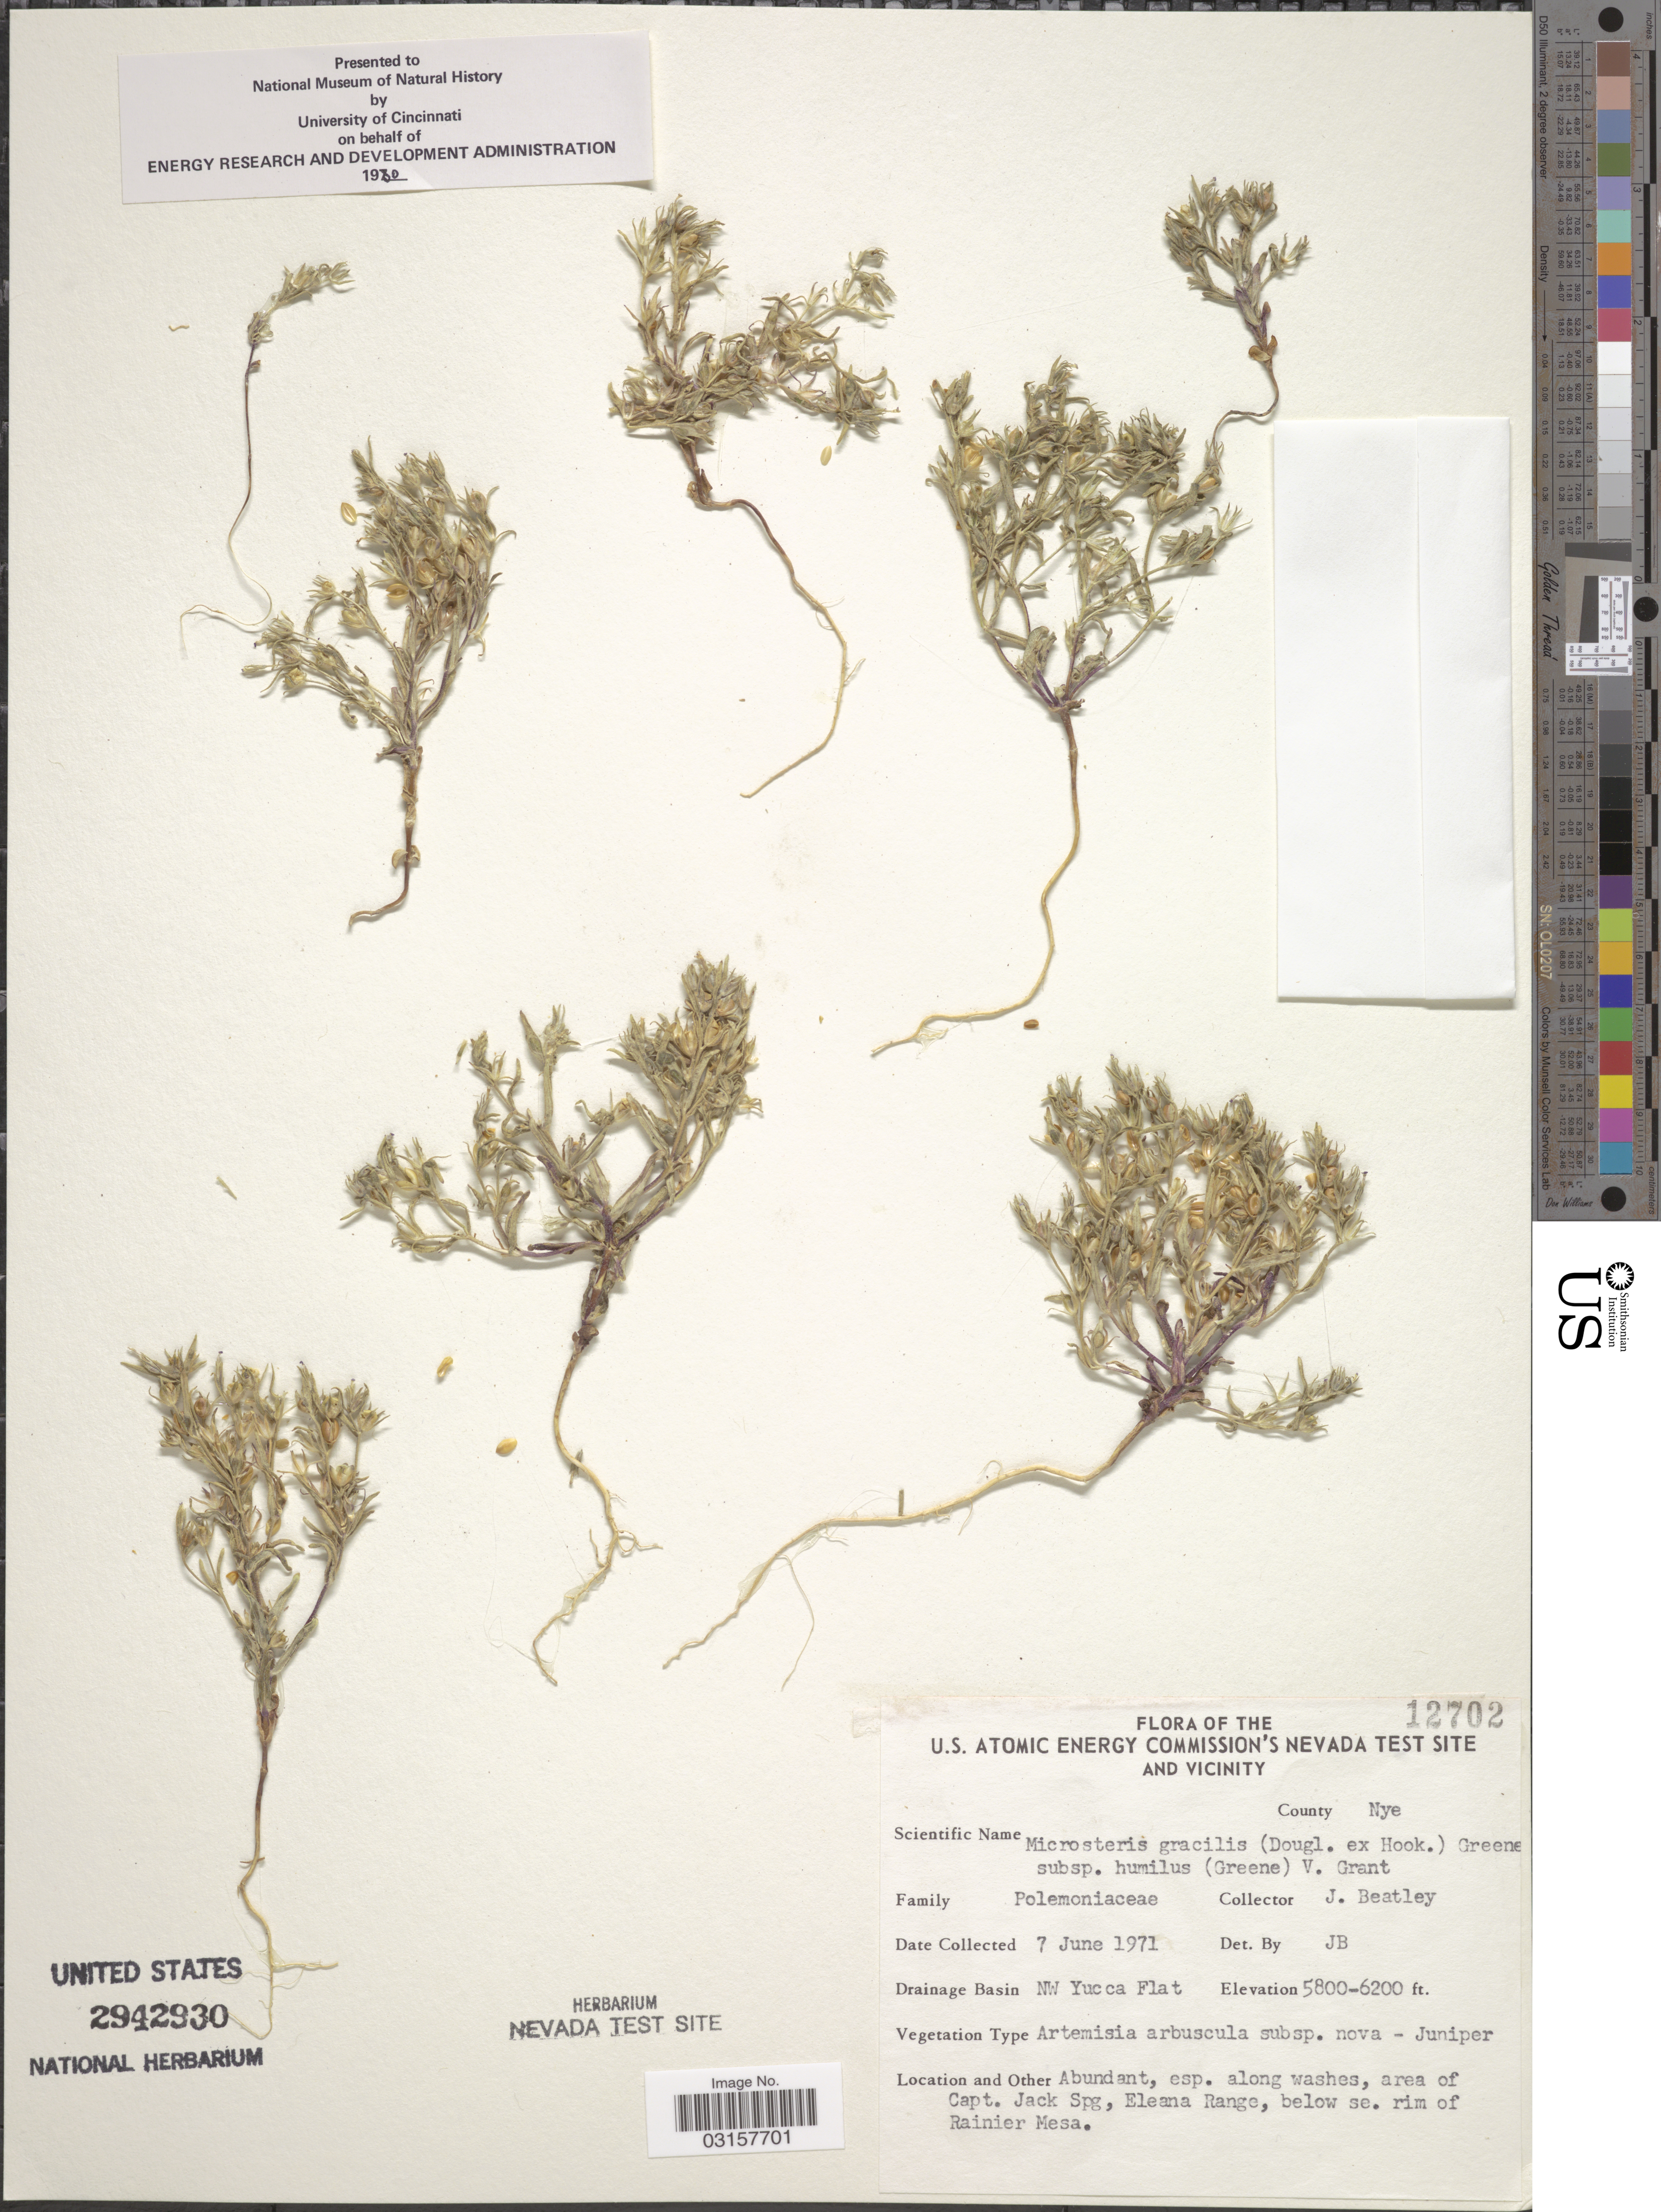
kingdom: Plantae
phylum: Tracheophyta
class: Magnoliopsida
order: Ericales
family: Polemoniaceae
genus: Microsteris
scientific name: Microsteris gracilis var. humilior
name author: (Hook.) Cronquist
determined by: (US) Smithsonian Institution - National Museum of Natural History - Department of Botany (UNITED STATES)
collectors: J. C. Beatley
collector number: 12702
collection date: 1971-06-07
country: United States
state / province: Nevada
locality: U.S. Atomic Energy Commision's Nevada Test Site and Vicinity. County Nye. Drainage Basin NW Yucca Flat, along washes, area of Capt. Jack Spg, Eleana Range, below se. rim of Rainier Mesa.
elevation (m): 1768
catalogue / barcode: US 2942930